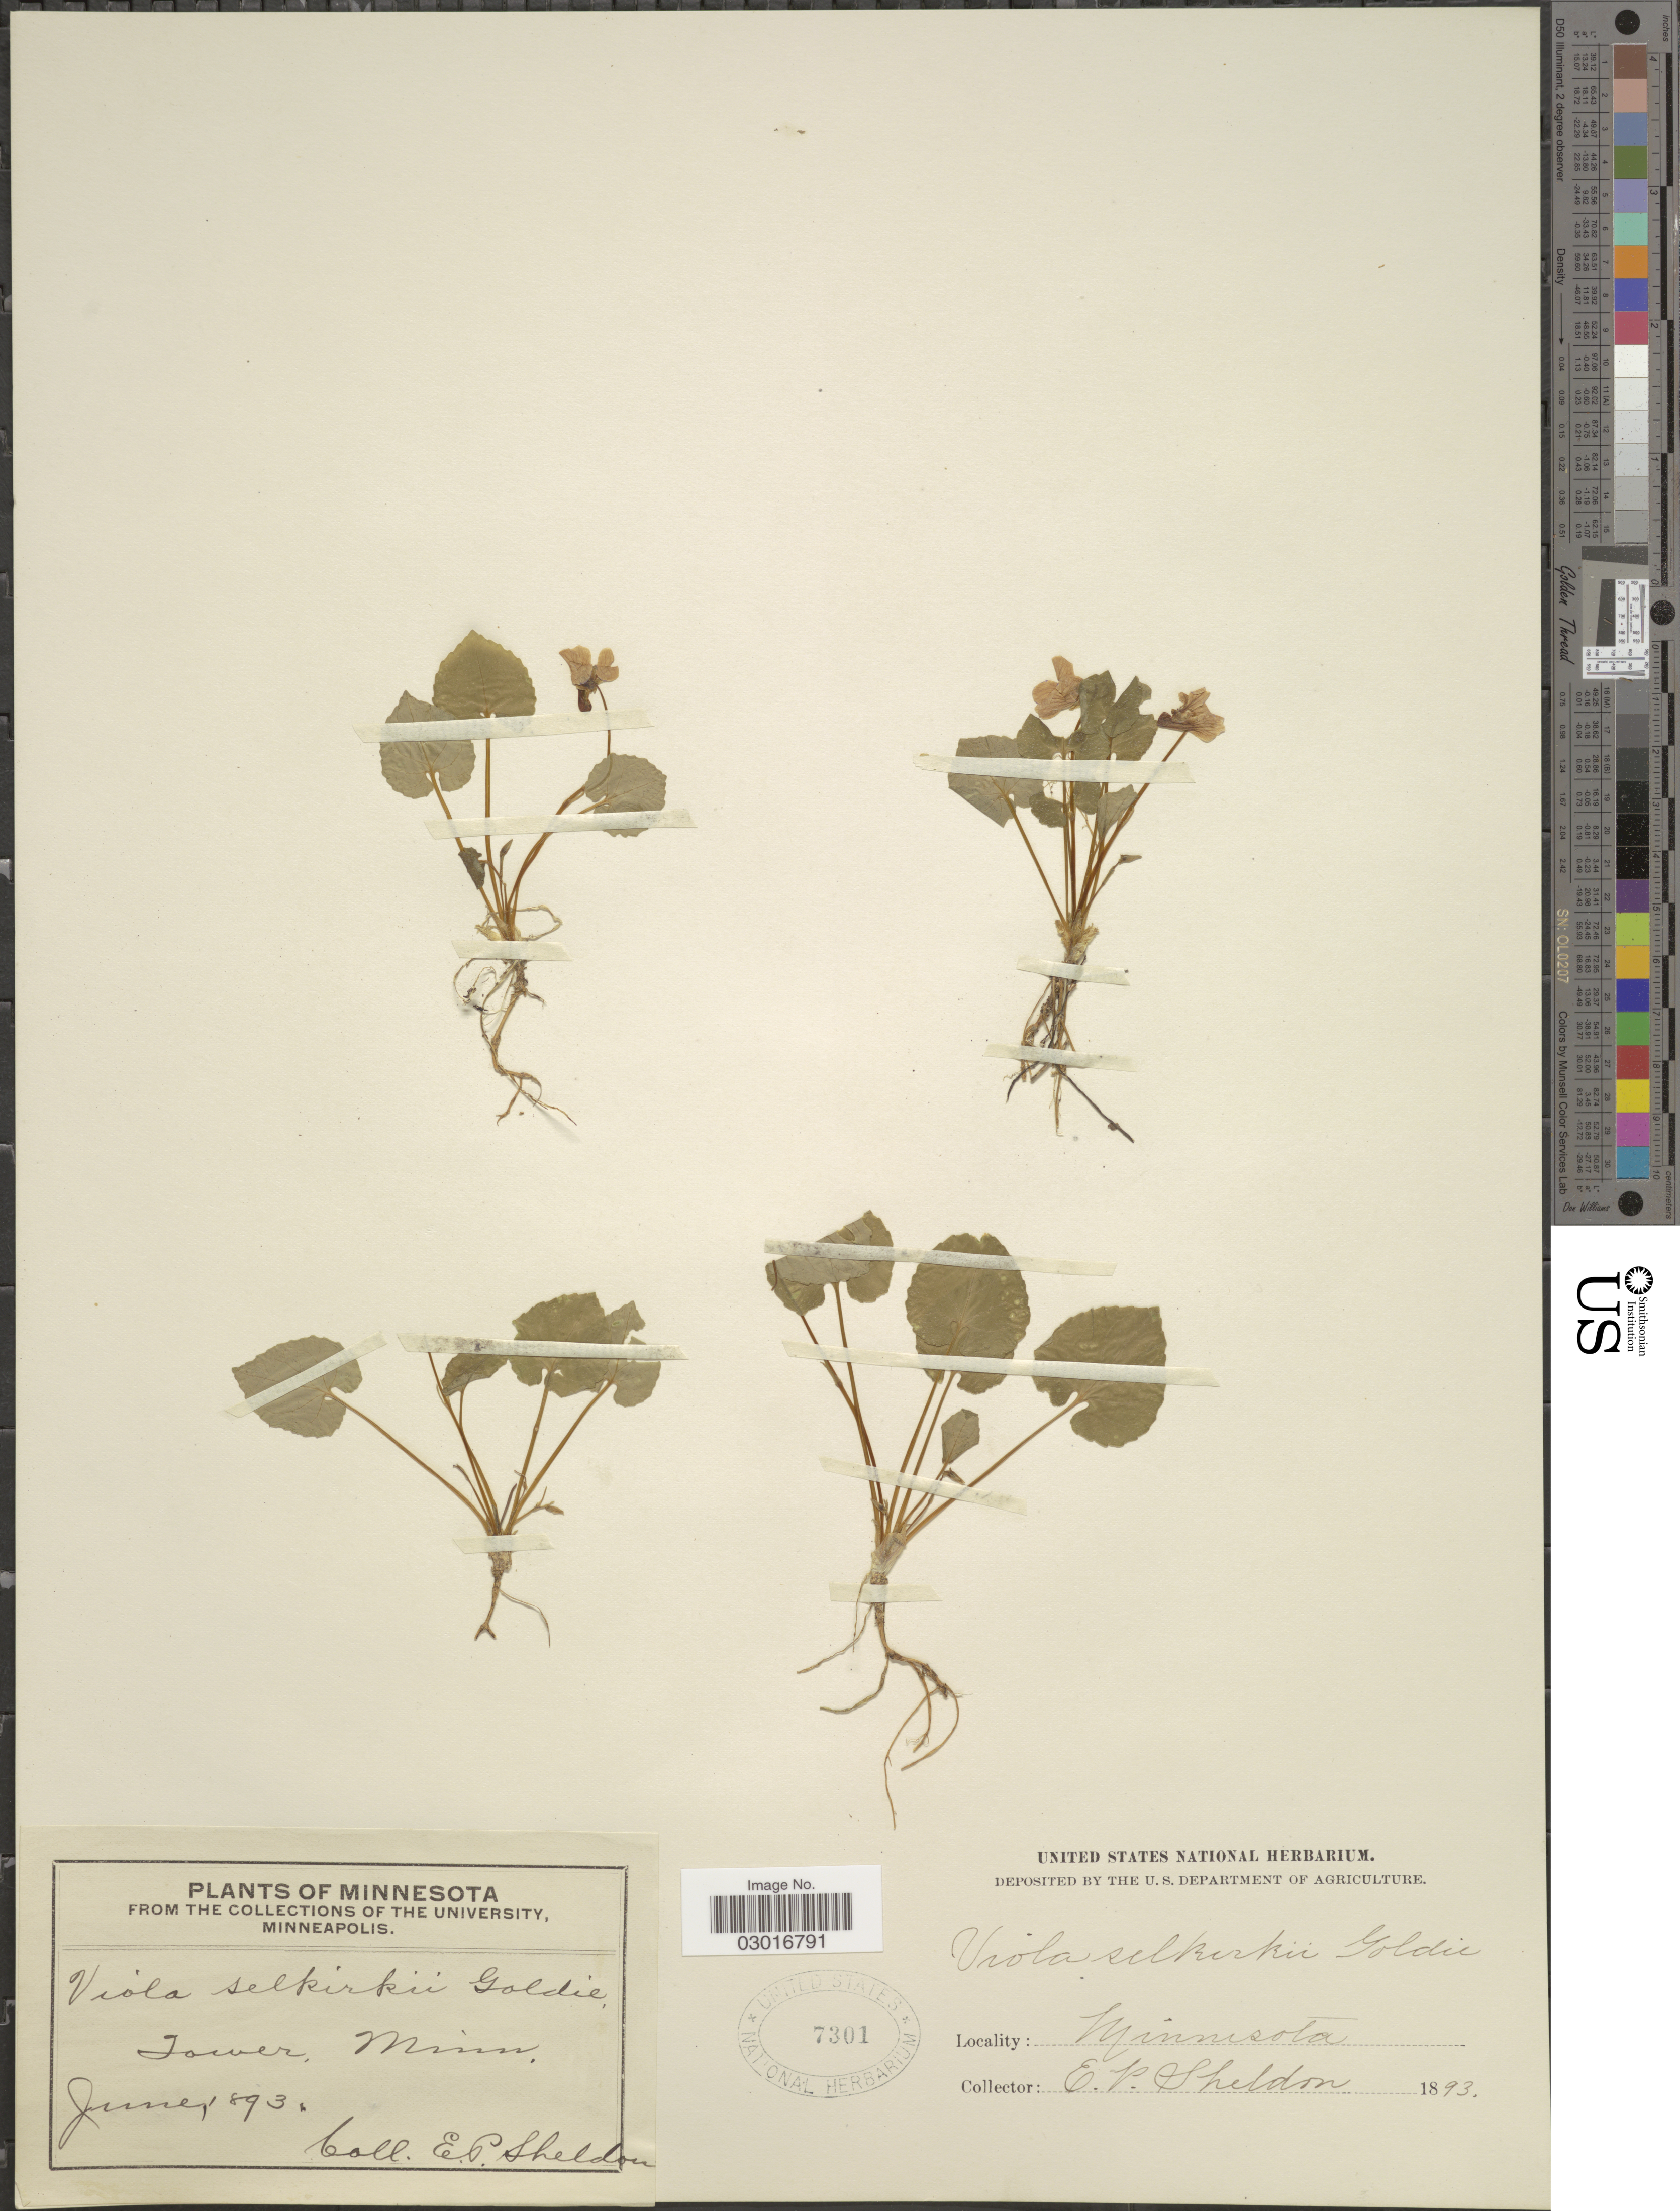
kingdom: Plantae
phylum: Tracheophyta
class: Magnoliopsida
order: Malpighiales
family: Violaceae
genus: Viola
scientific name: Viola selkirkii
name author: Pursh ex Goldie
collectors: E. P. Sheldon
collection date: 1893-06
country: United States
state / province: Minnesota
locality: Tower.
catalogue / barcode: US 7301